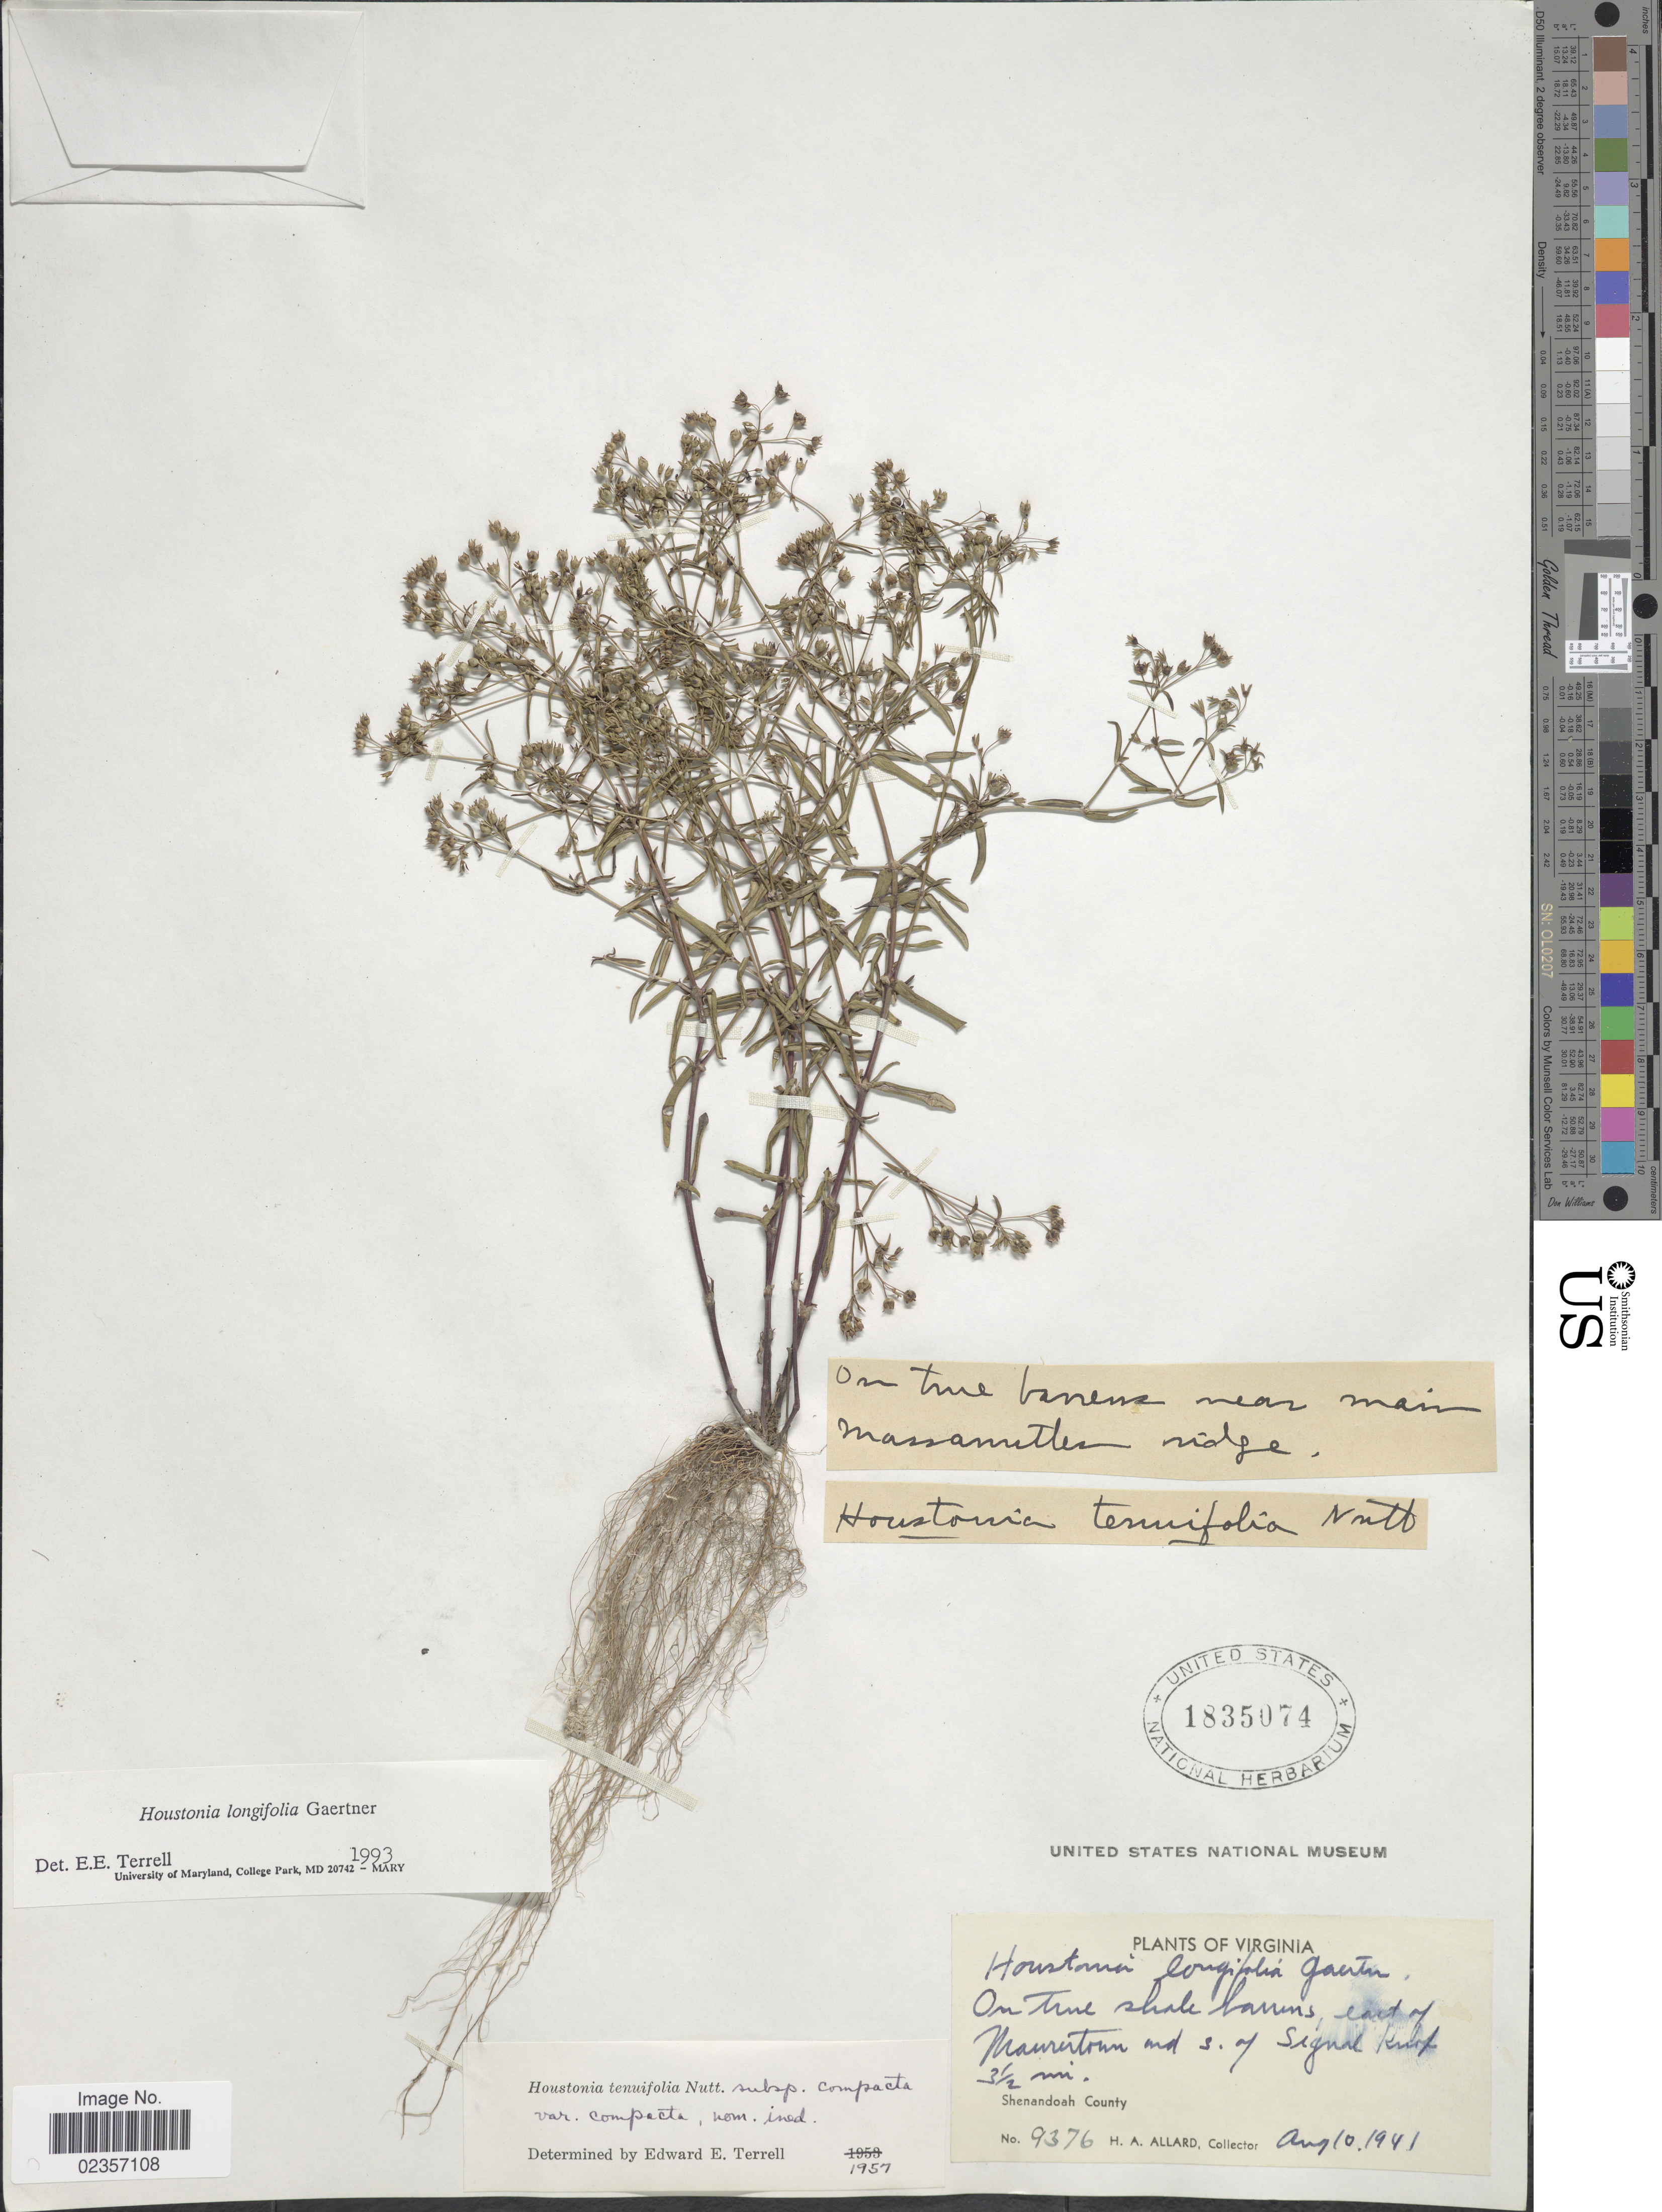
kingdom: Plantae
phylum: Tracheophyta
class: Magnoliopsida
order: Gentianales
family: Rubiaceae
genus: Houstonia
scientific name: Houstonia longifolia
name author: Gaertn.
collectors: H. A. Allard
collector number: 9376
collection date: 1941-08-10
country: United States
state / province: Virginia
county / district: Shenandoah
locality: On true shale barrens, east of Maurertown and S. of Signal Knob, 3½ mi Shenandoah County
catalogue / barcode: US 1835074